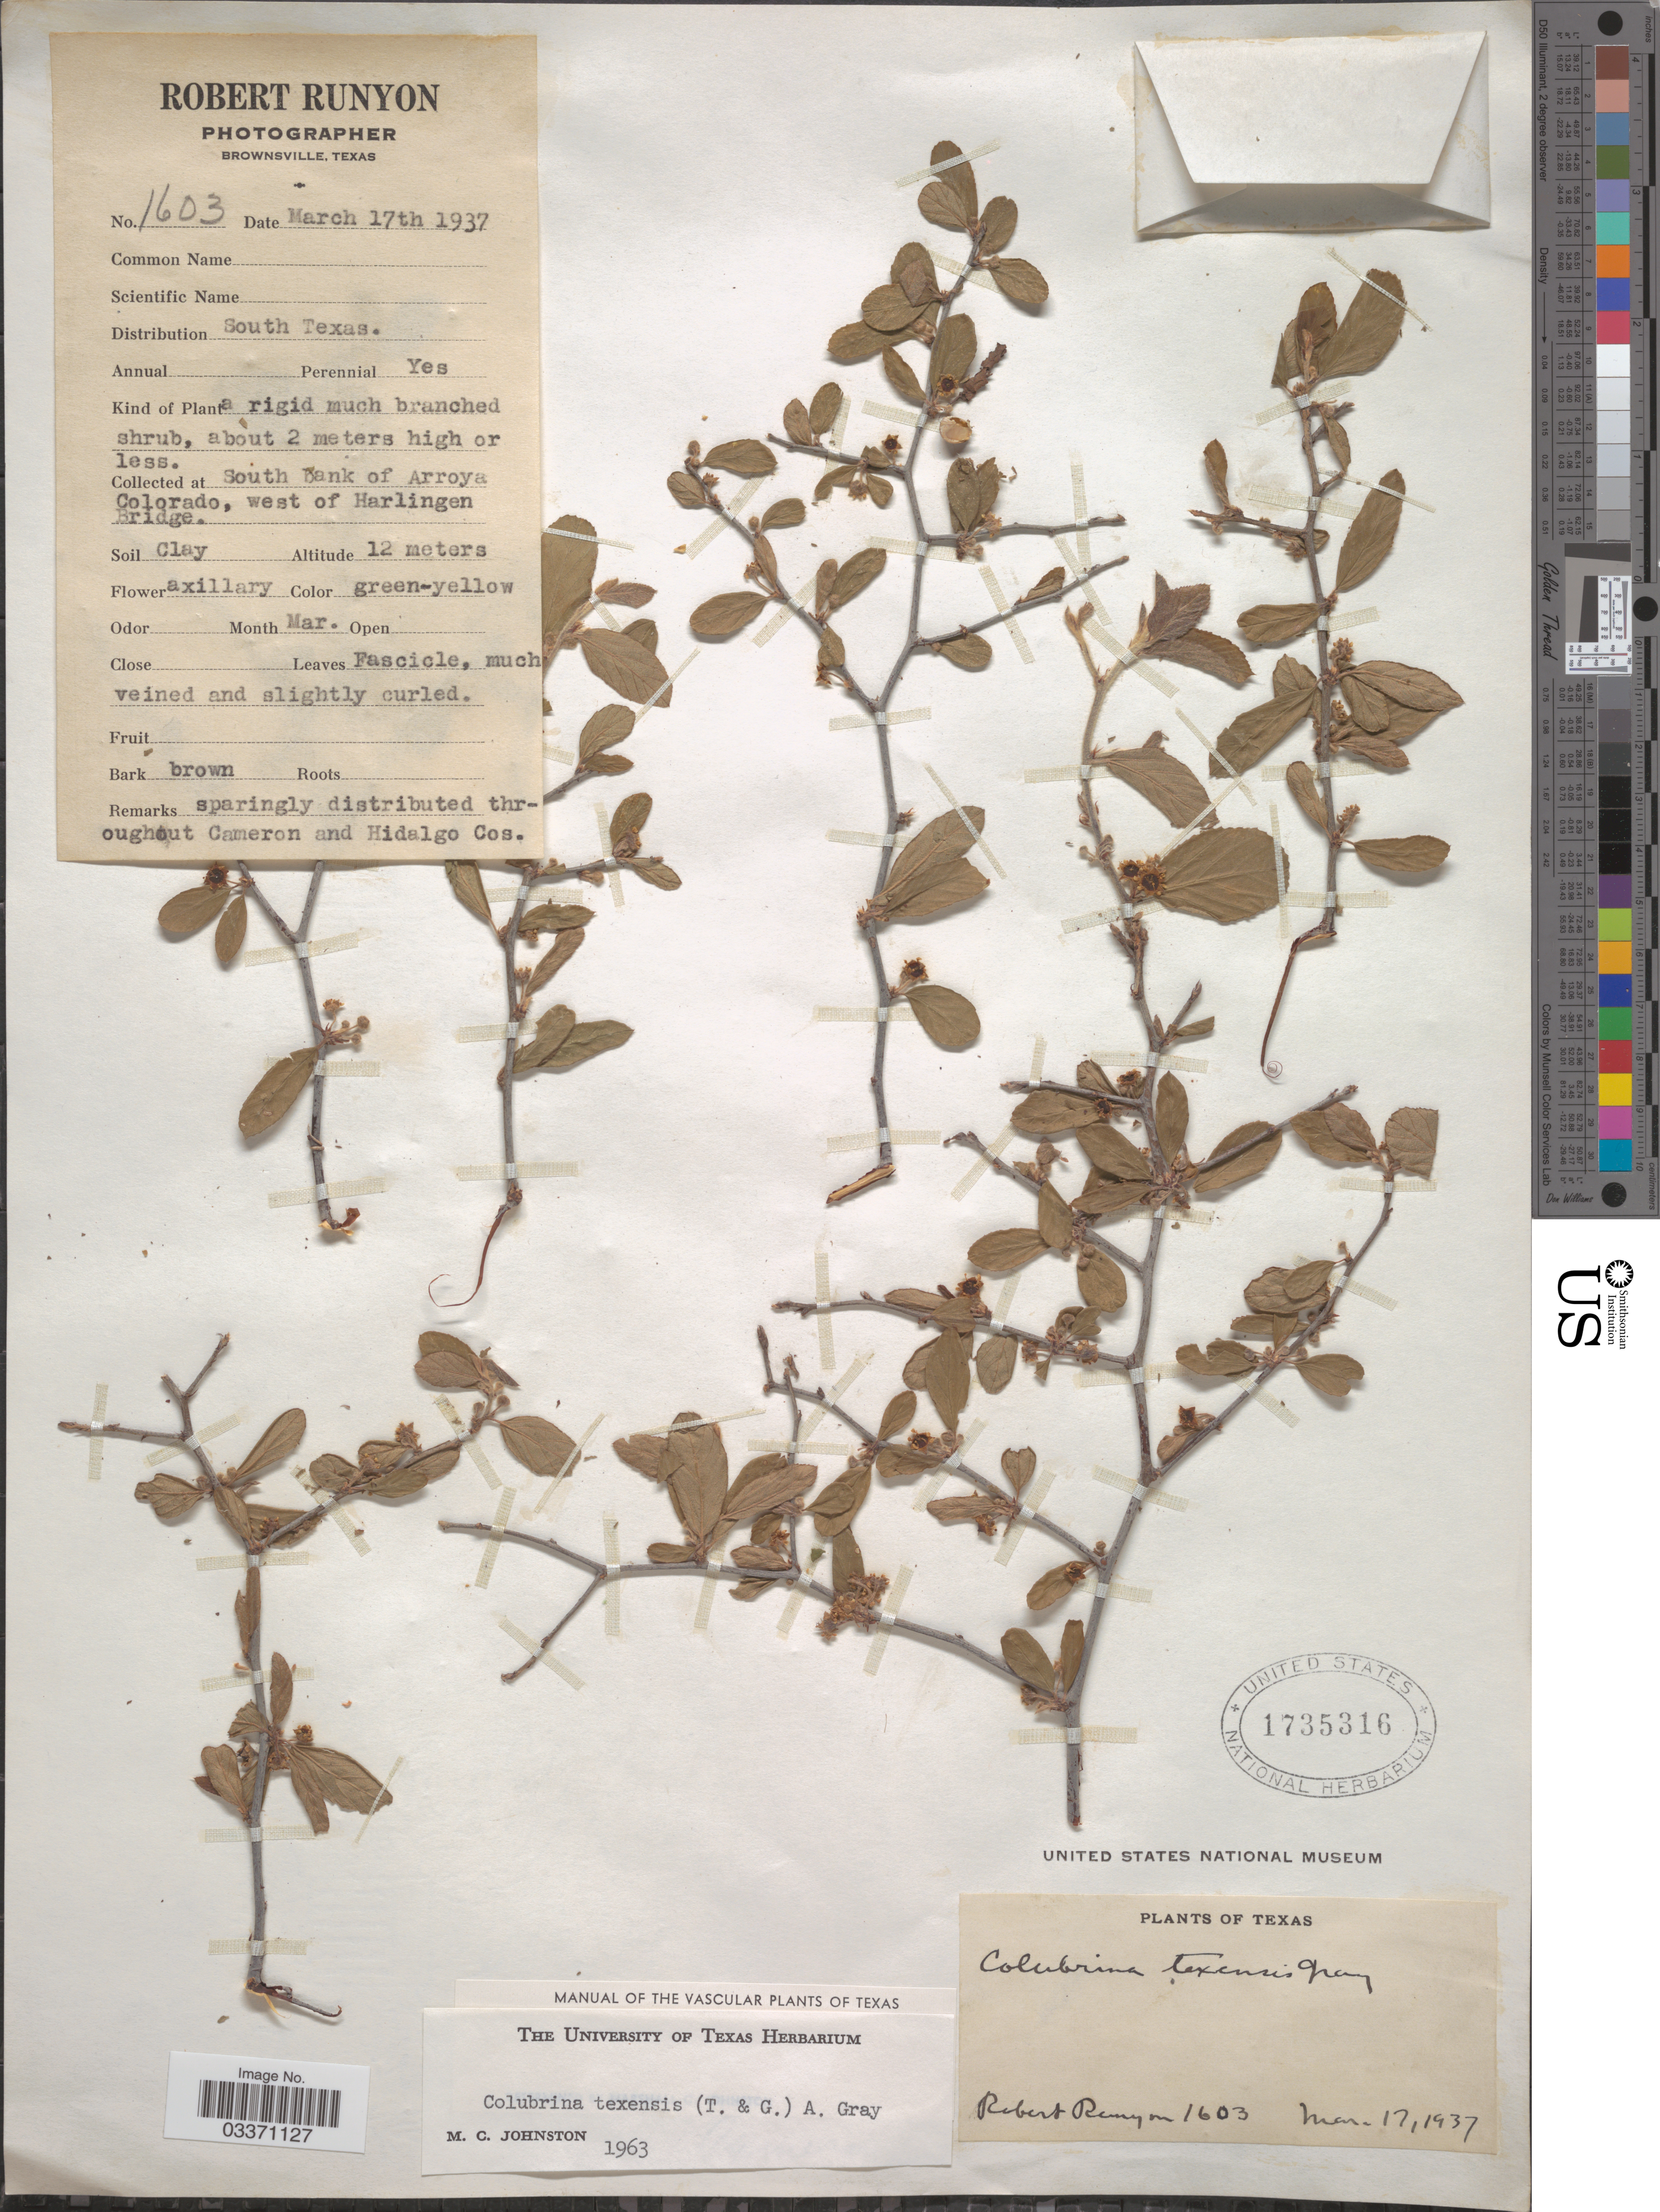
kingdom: Plantae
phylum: Tracheophyta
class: Magnoliopsida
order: Rosales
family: Rhamnaceae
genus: Colubrina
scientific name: Colubrina texensis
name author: (Torr. & A. Gray) A. Gray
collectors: R. Runyon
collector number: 1603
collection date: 1937-03-17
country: United States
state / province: Texas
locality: South bank of Arroya Colorado, west of Harlingen Bridge.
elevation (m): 12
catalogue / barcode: US 1735316